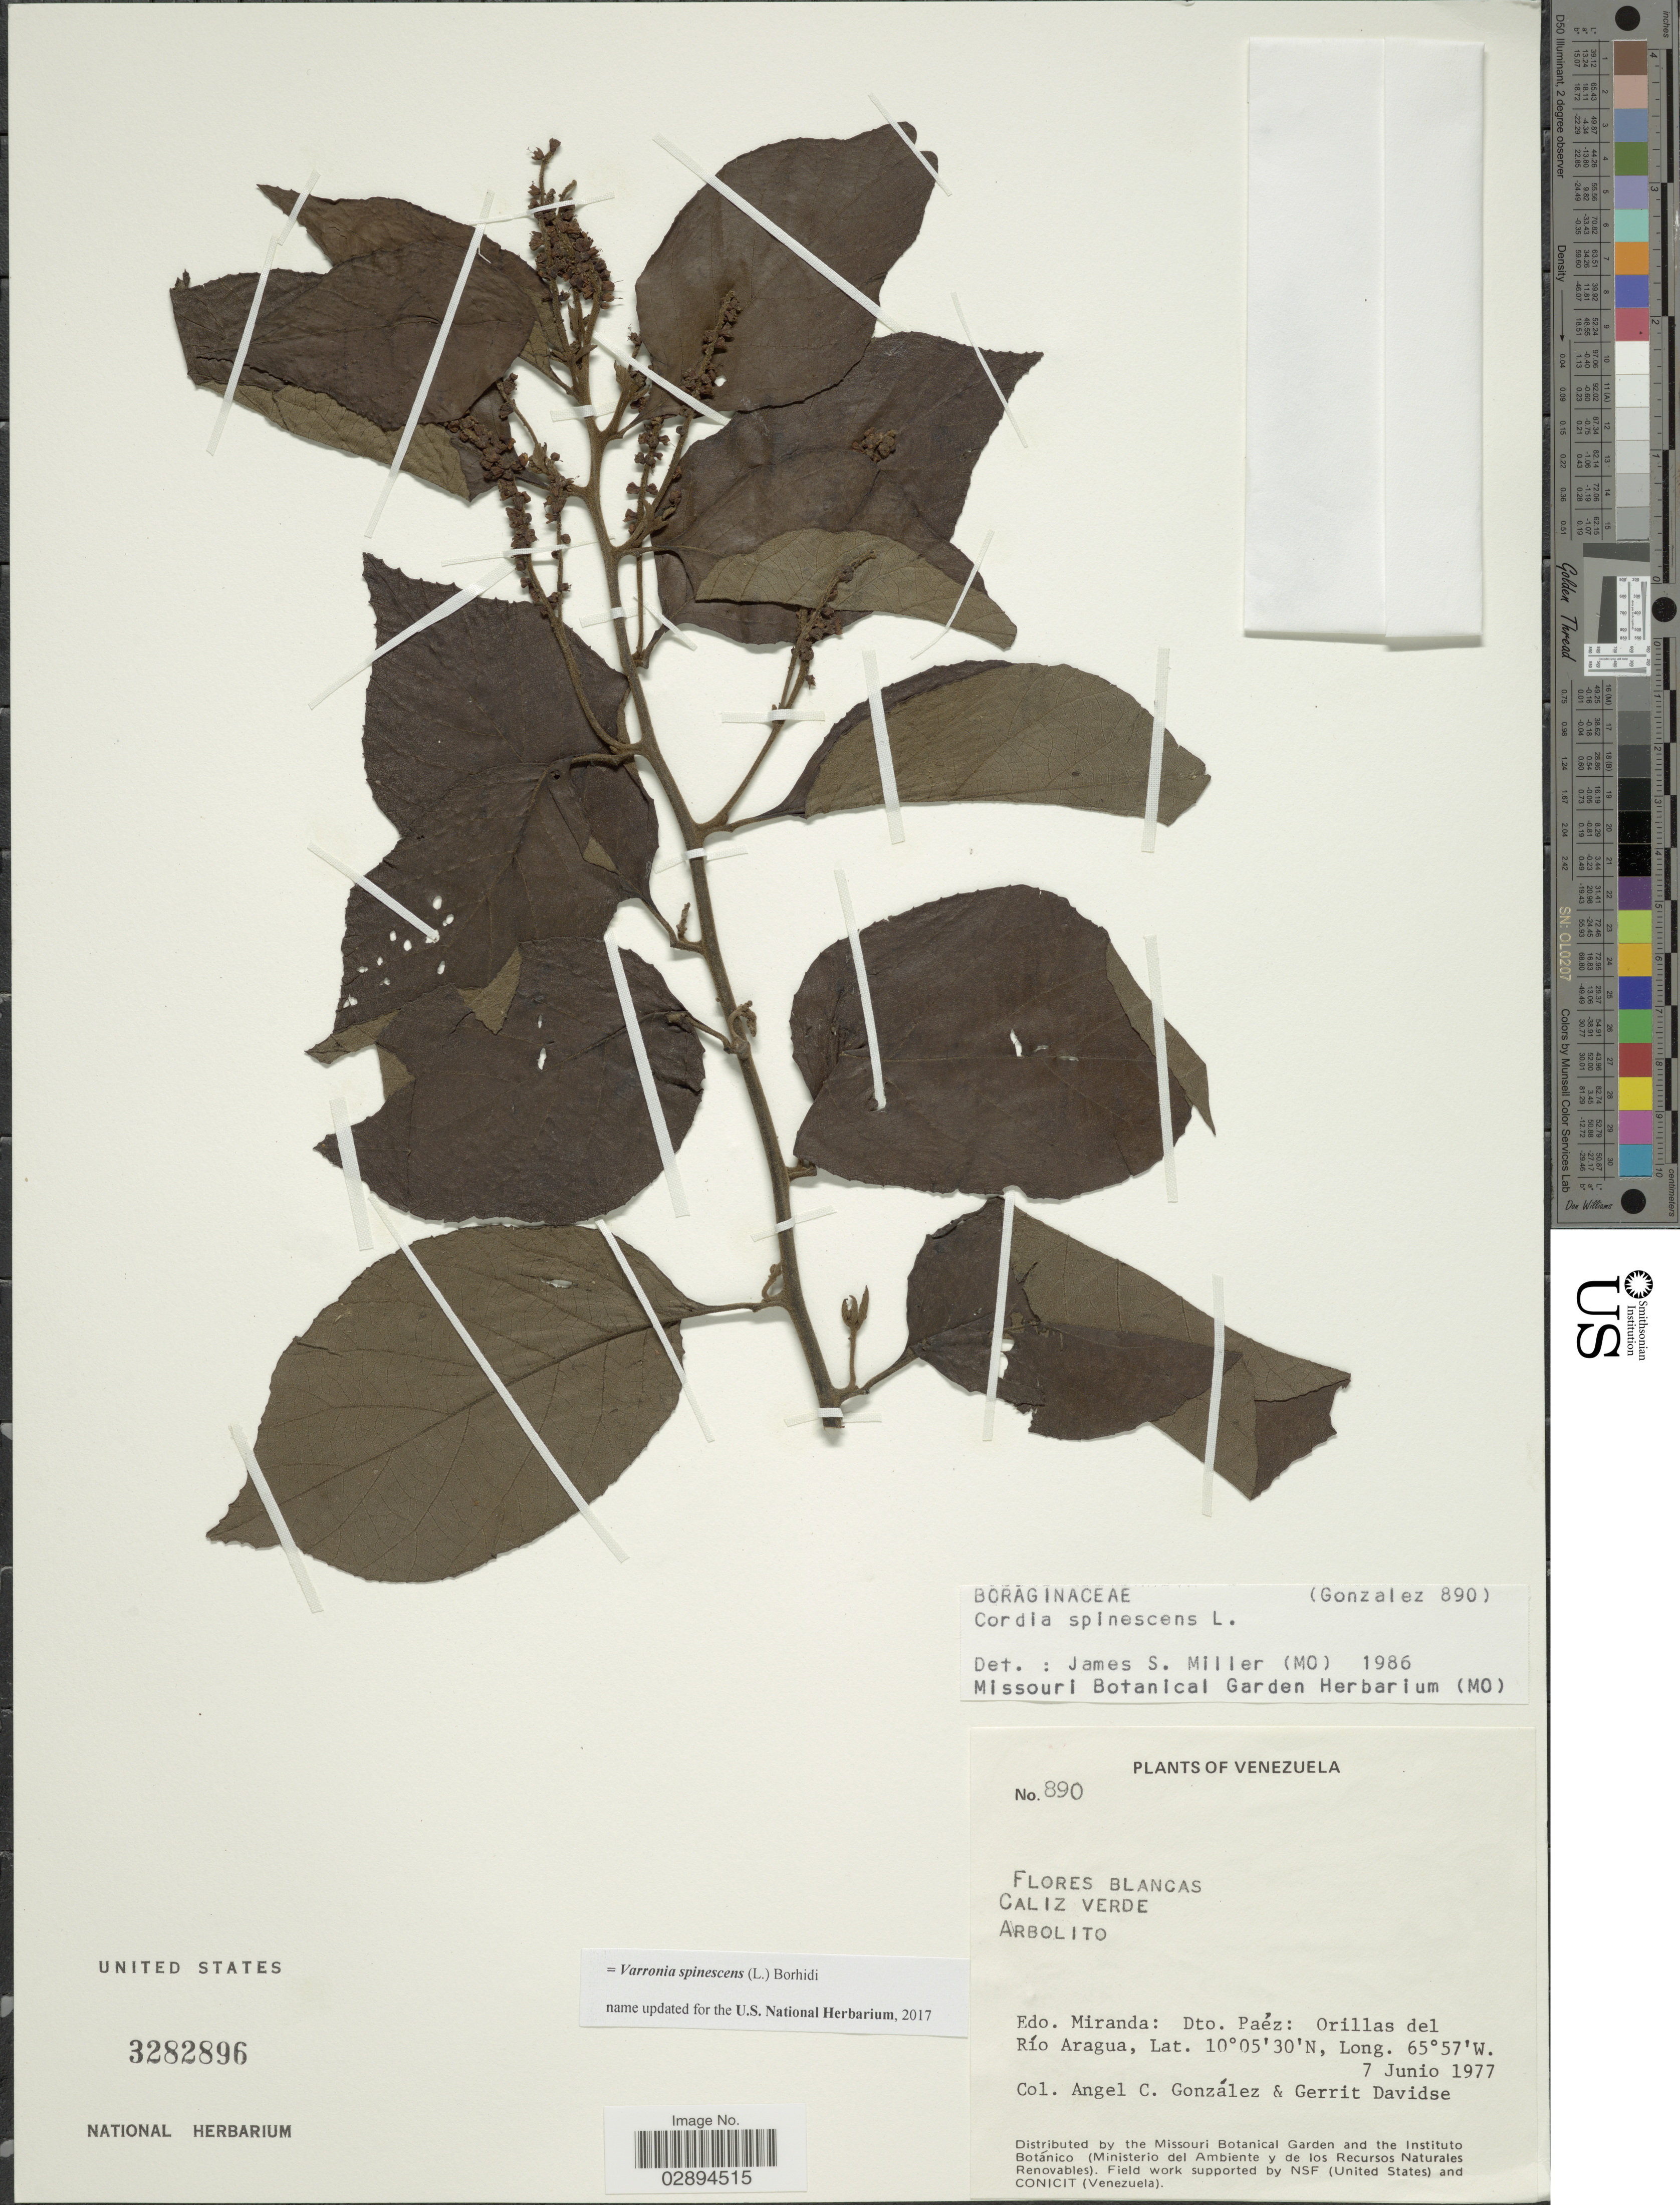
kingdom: Plantae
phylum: Tracheophyta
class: Magnoliopsida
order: Boraginales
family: Cordiaceae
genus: Varronia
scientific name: Varronia spinescens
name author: (L.) Borhidi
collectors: A. C. González & G. Davidse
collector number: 890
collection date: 1977-06-07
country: Venezuela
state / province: Miranda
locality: Edo. Miranda: Dto. Paéz: Orillas del Río Aragua.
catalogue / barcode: US 3282896